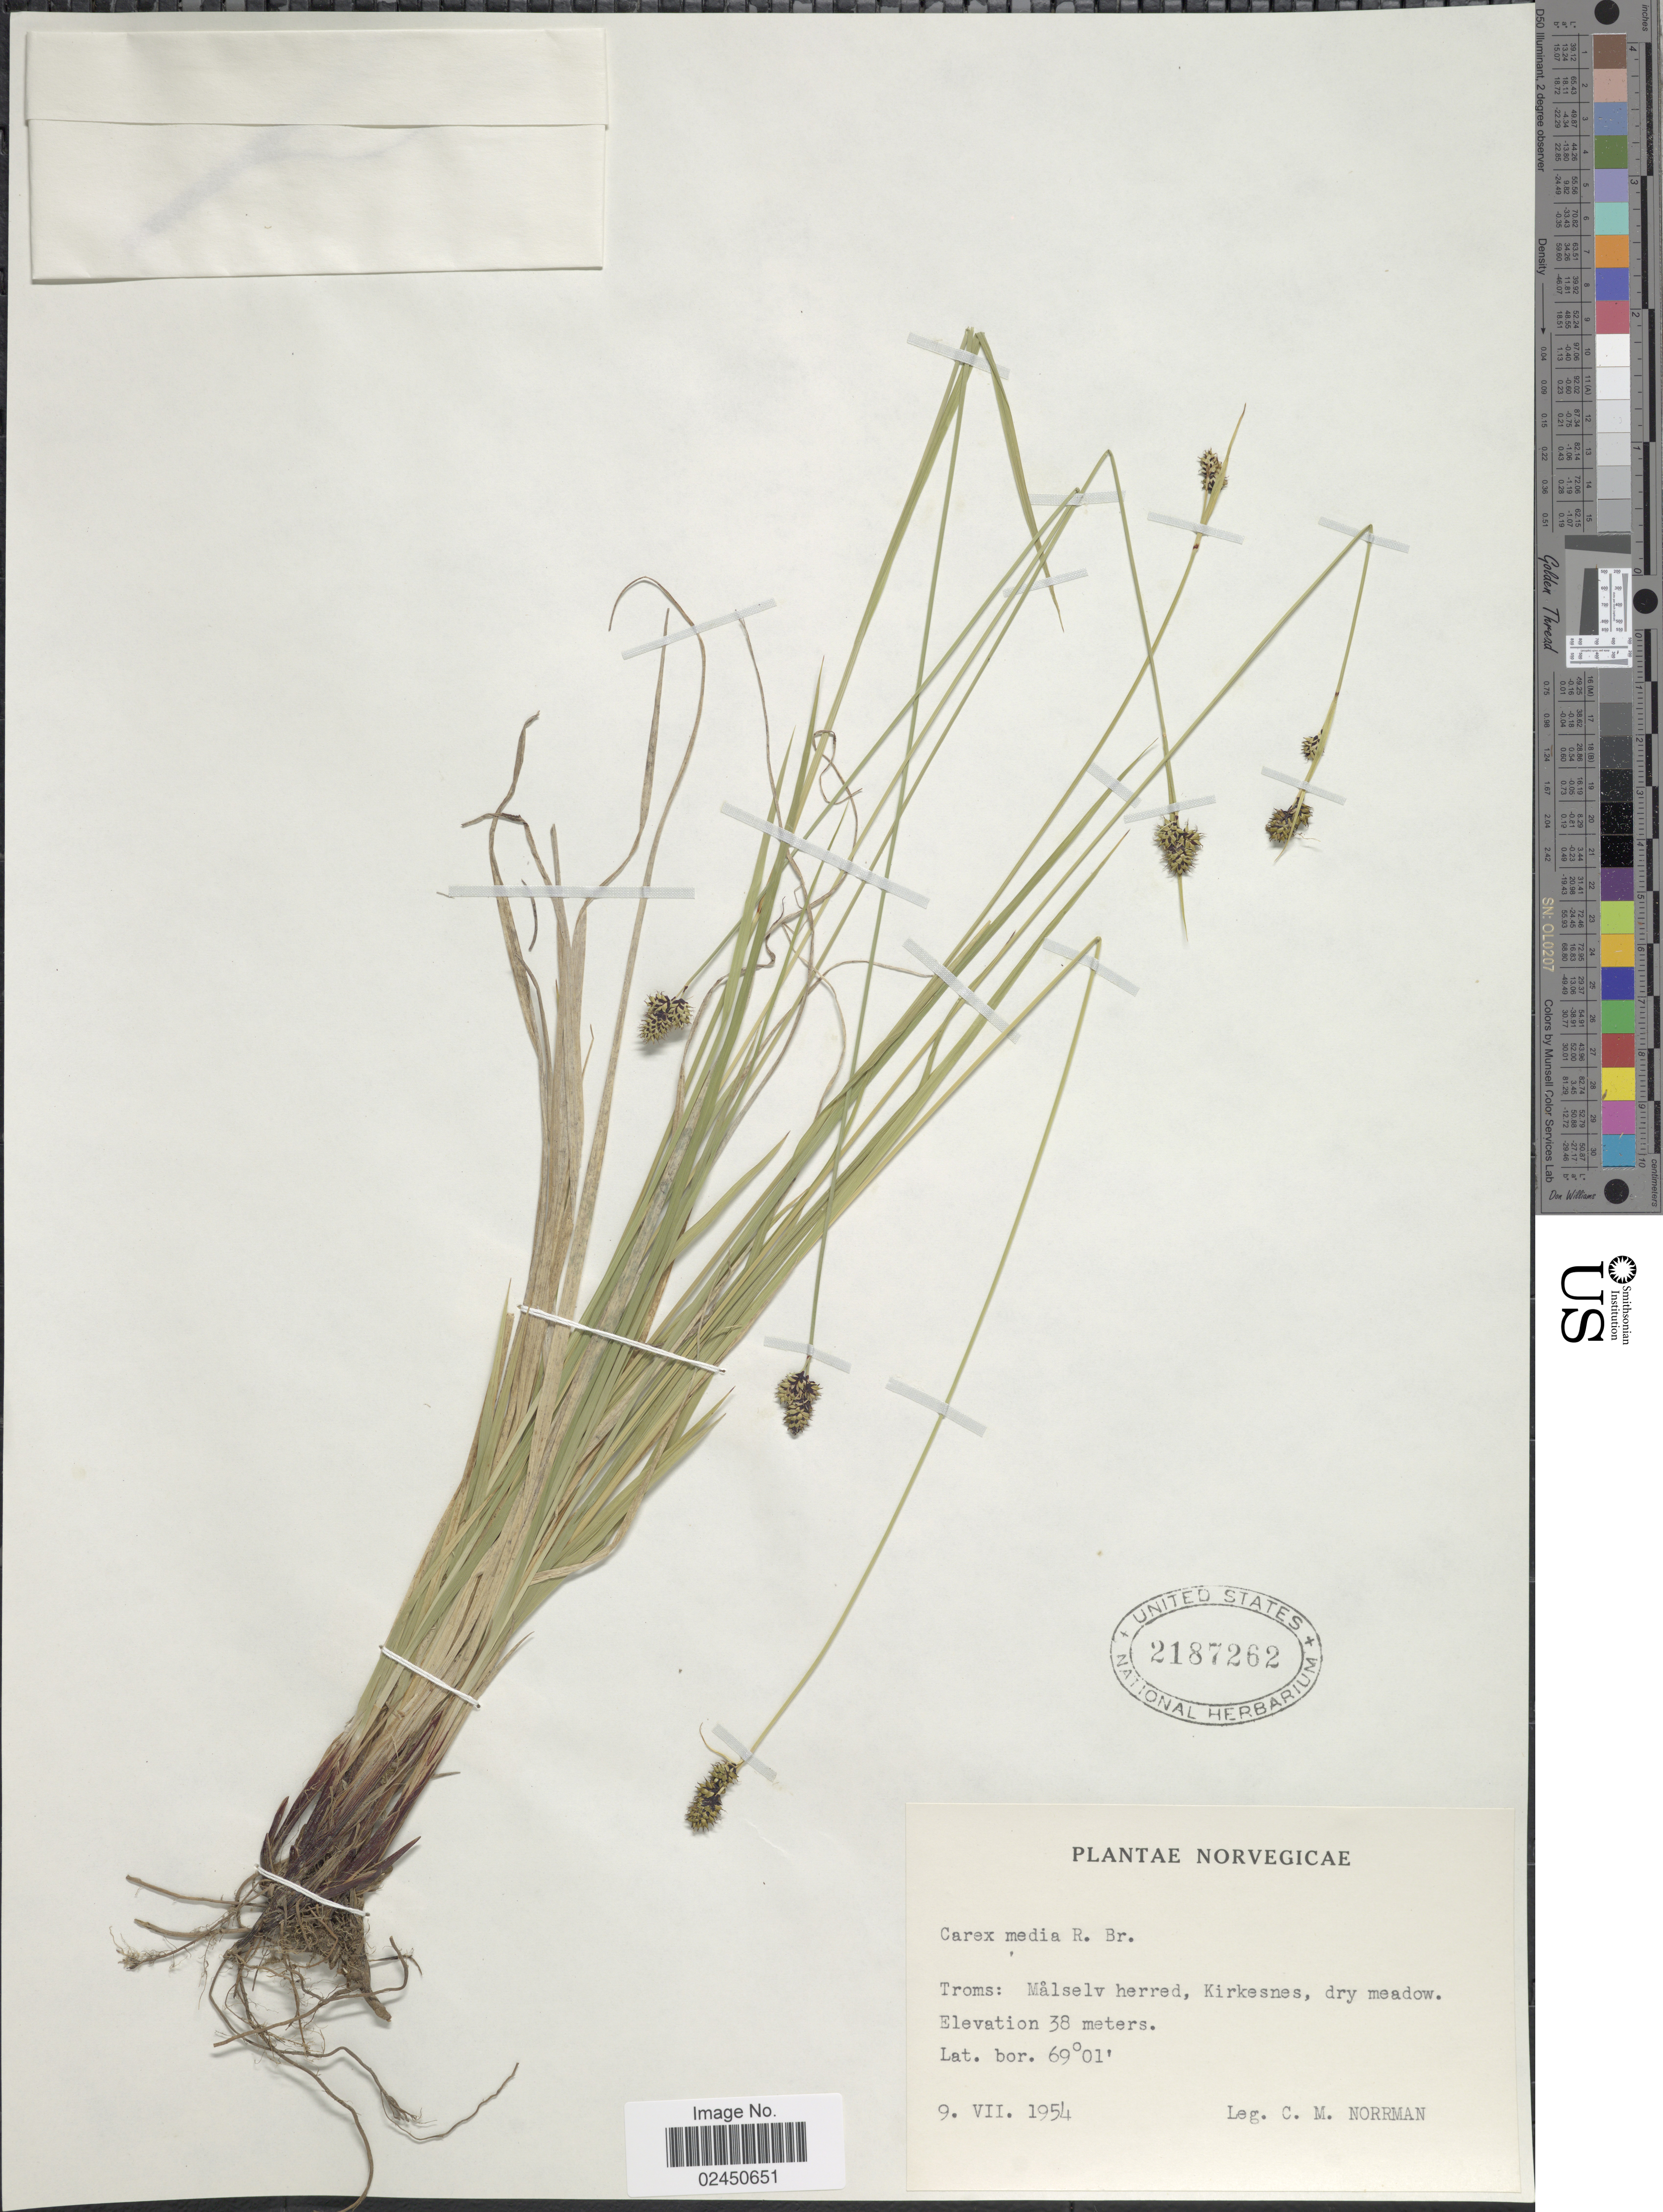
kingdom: Plantae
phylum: Tracheophyta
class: Liliopsida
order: Poales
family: Cyperaceae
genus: Carex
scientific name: Carex media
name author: R. Br.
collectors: C. Norrman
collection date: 1954-07-09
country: Norway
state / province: Troms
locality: Norvegicae. Malselv herred, Kirkesnes, dry meadow.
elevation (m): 38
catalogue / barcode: US 2187262